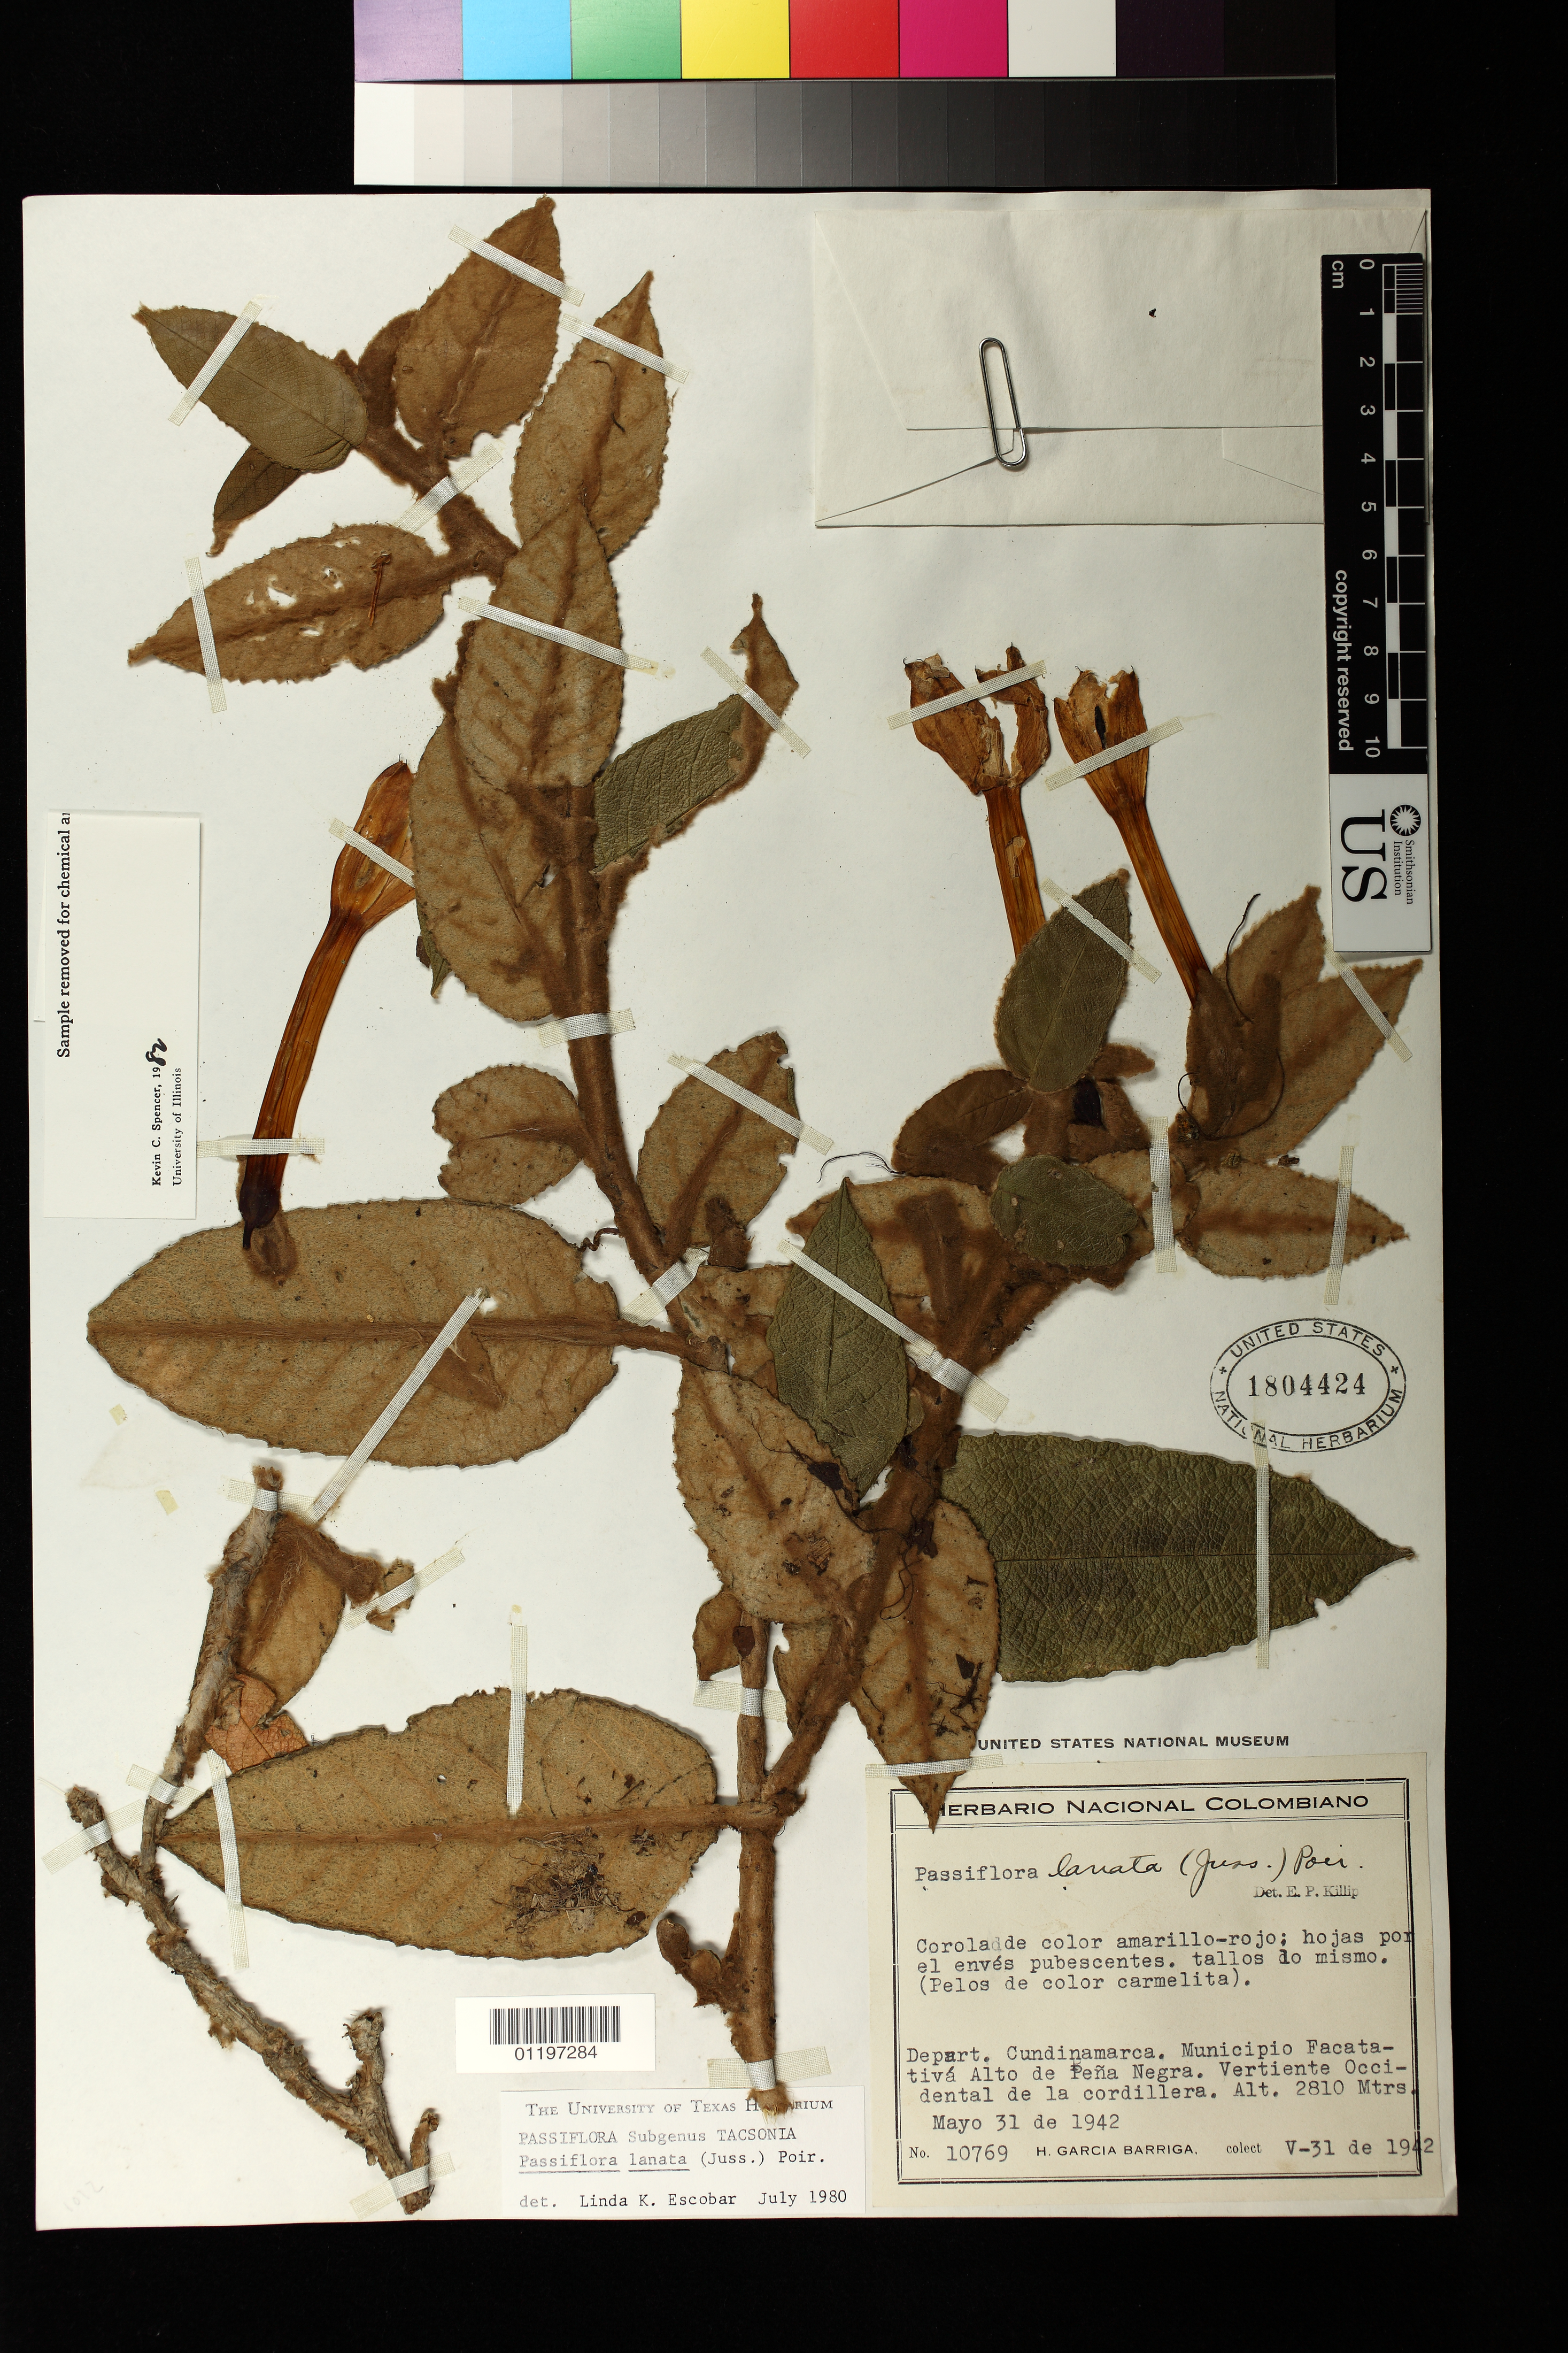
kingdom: Plantae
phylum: Tracheophyta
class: Magnoliopsida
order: Malpighiales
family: Passifloraceae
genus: Passiflora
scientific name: Passiflora lanata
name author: (Juss.) Poir.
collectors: H. García Barriga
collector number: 10769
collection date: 1942-05-31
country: Colombia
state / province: Cundinamarca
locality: Mun. Facatativa Alto de Pena Negra.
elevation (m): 2810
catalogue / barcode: US 1804424